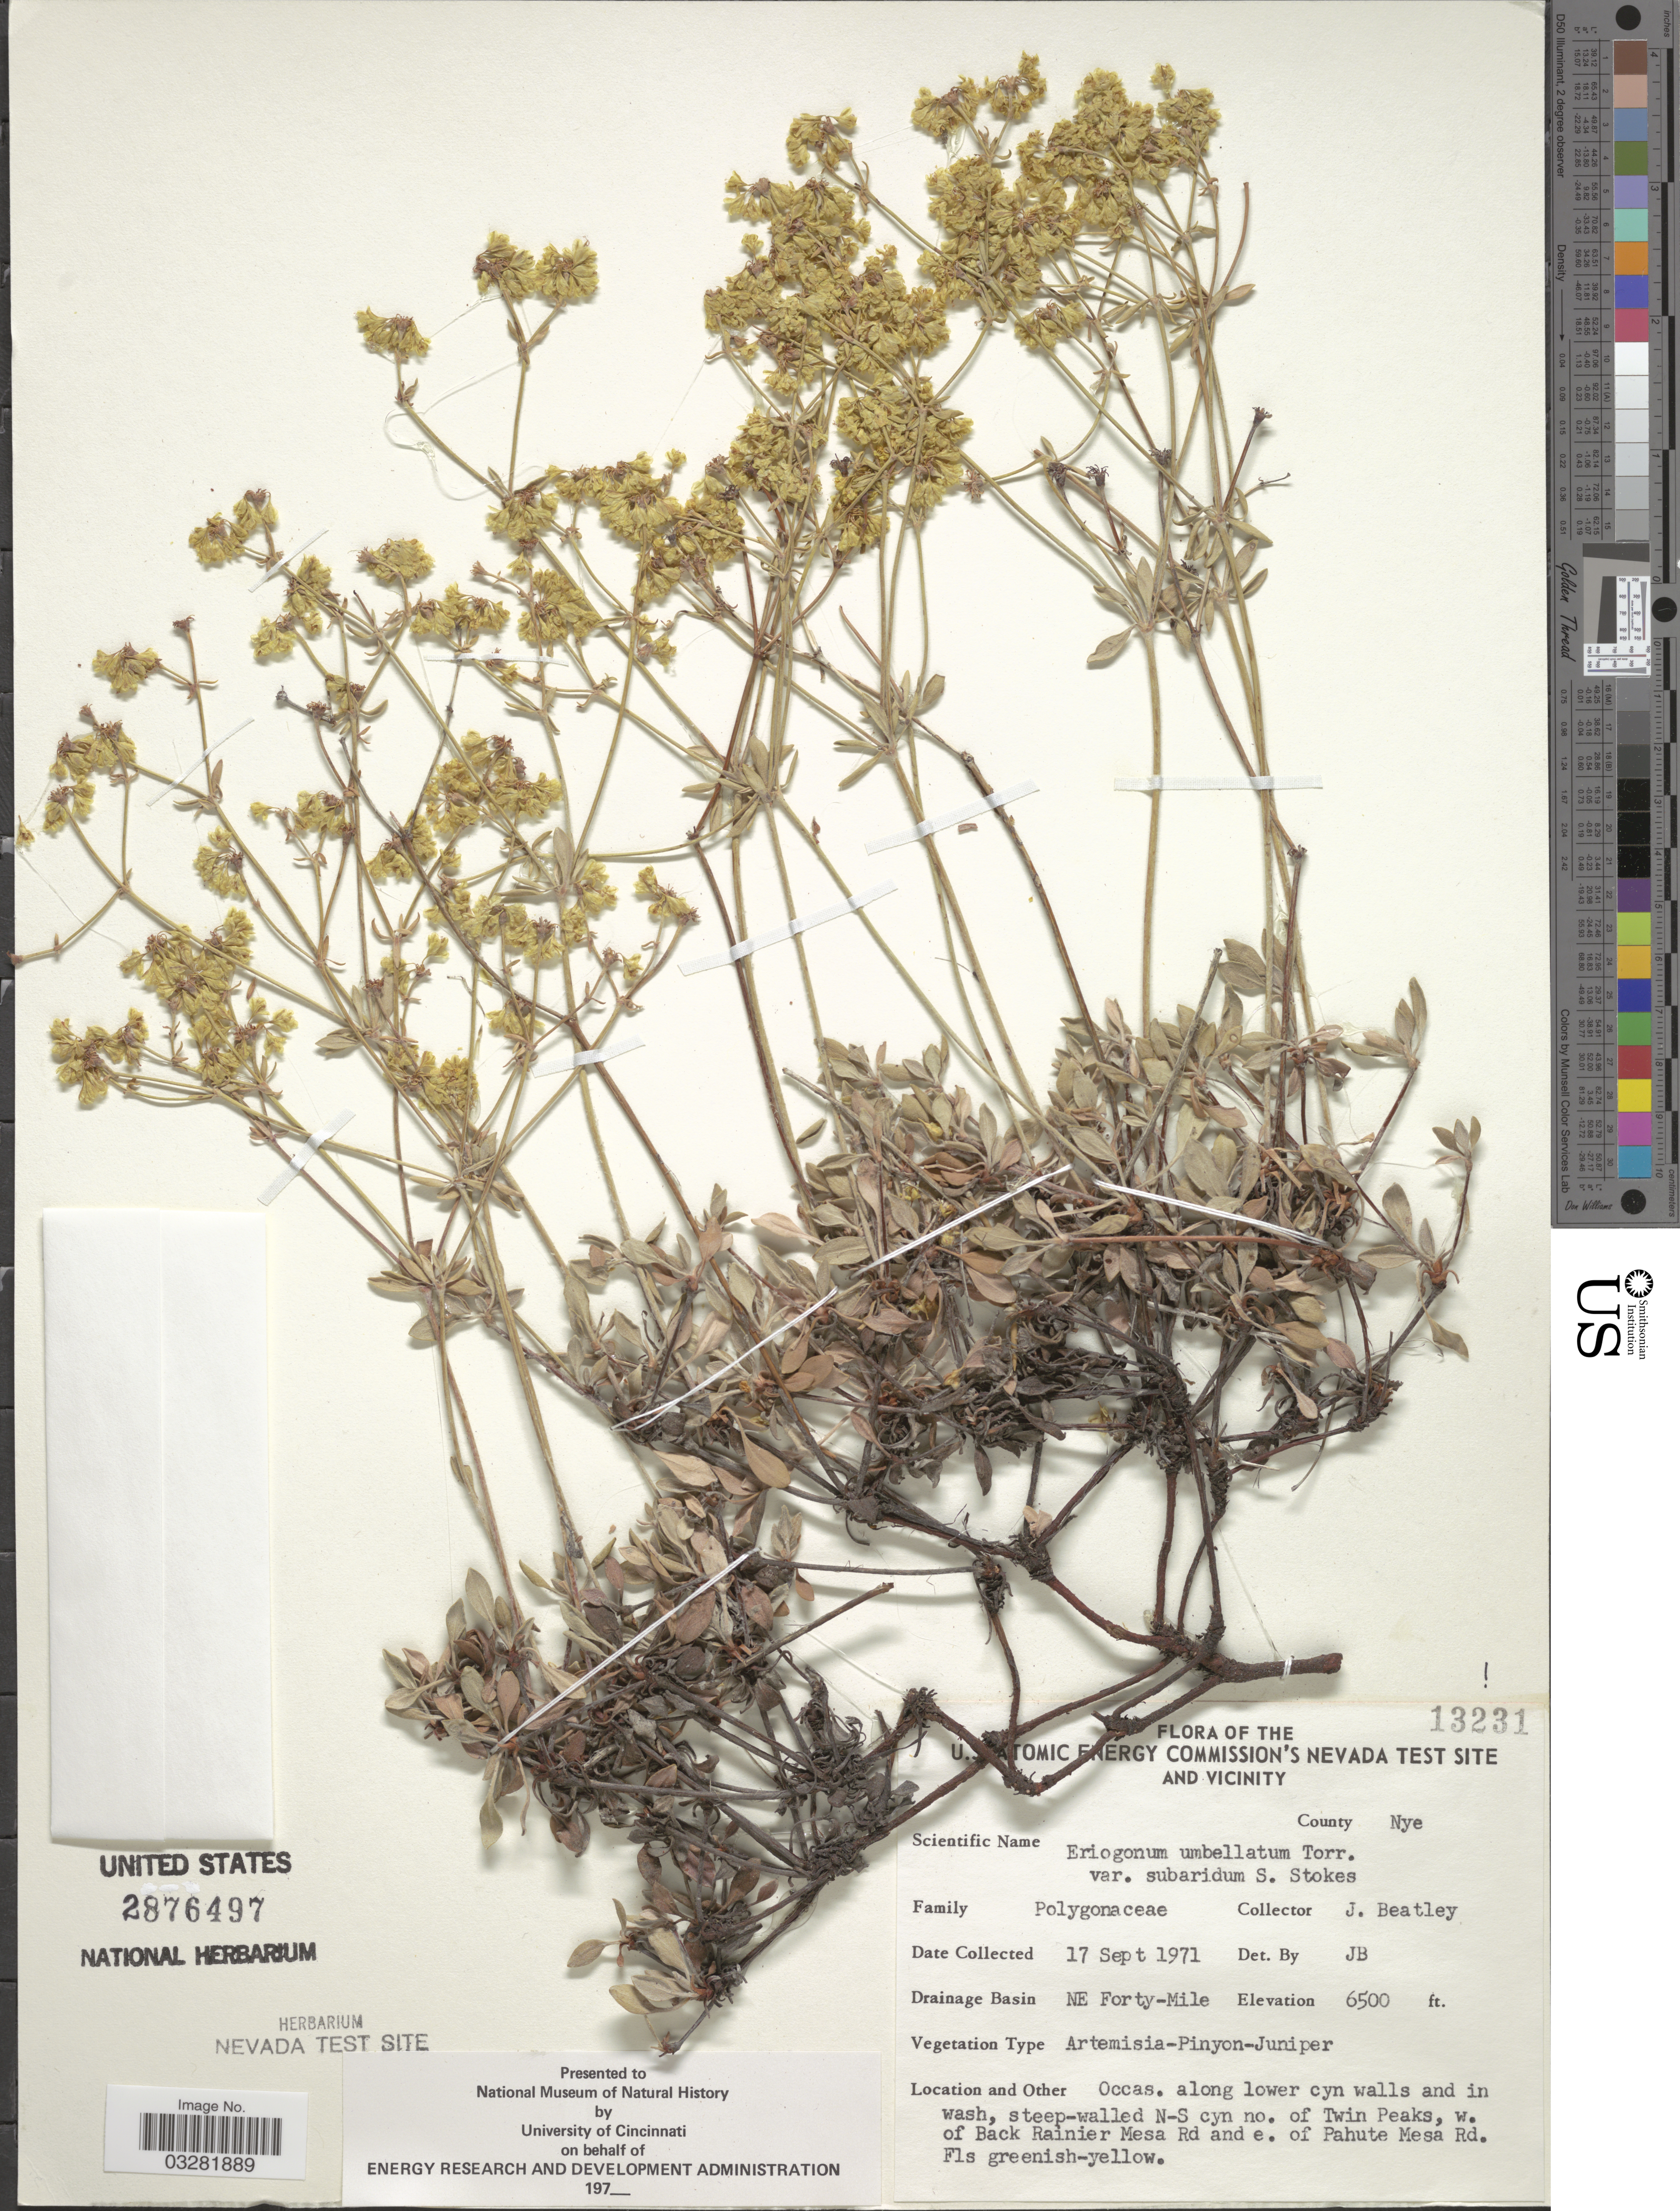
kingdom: Plantae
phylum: Tracheophyta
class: Magnoliopsida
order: Caryophyllales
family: Polygonaceae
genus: Eriogonum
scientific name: Eriogonum umbellatum var. subaridum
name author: S. Stokes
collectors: J. C. Beatley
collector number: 13231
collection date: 1971-09-17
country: United States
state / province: Nevada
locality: The U.S. Atomic Energy Commission's Nevada Test Site and Vicinity. County Nye. Drainage Basin NE Forty-Mile. Occas. along lower cyn walls and in wash, steep-walled N-S cyn no. of Twin Peaks, w. of Black Rainier Mesa Rd and e. of Pahute Mesa Rd.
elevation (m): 1981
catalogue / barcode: US 2876497